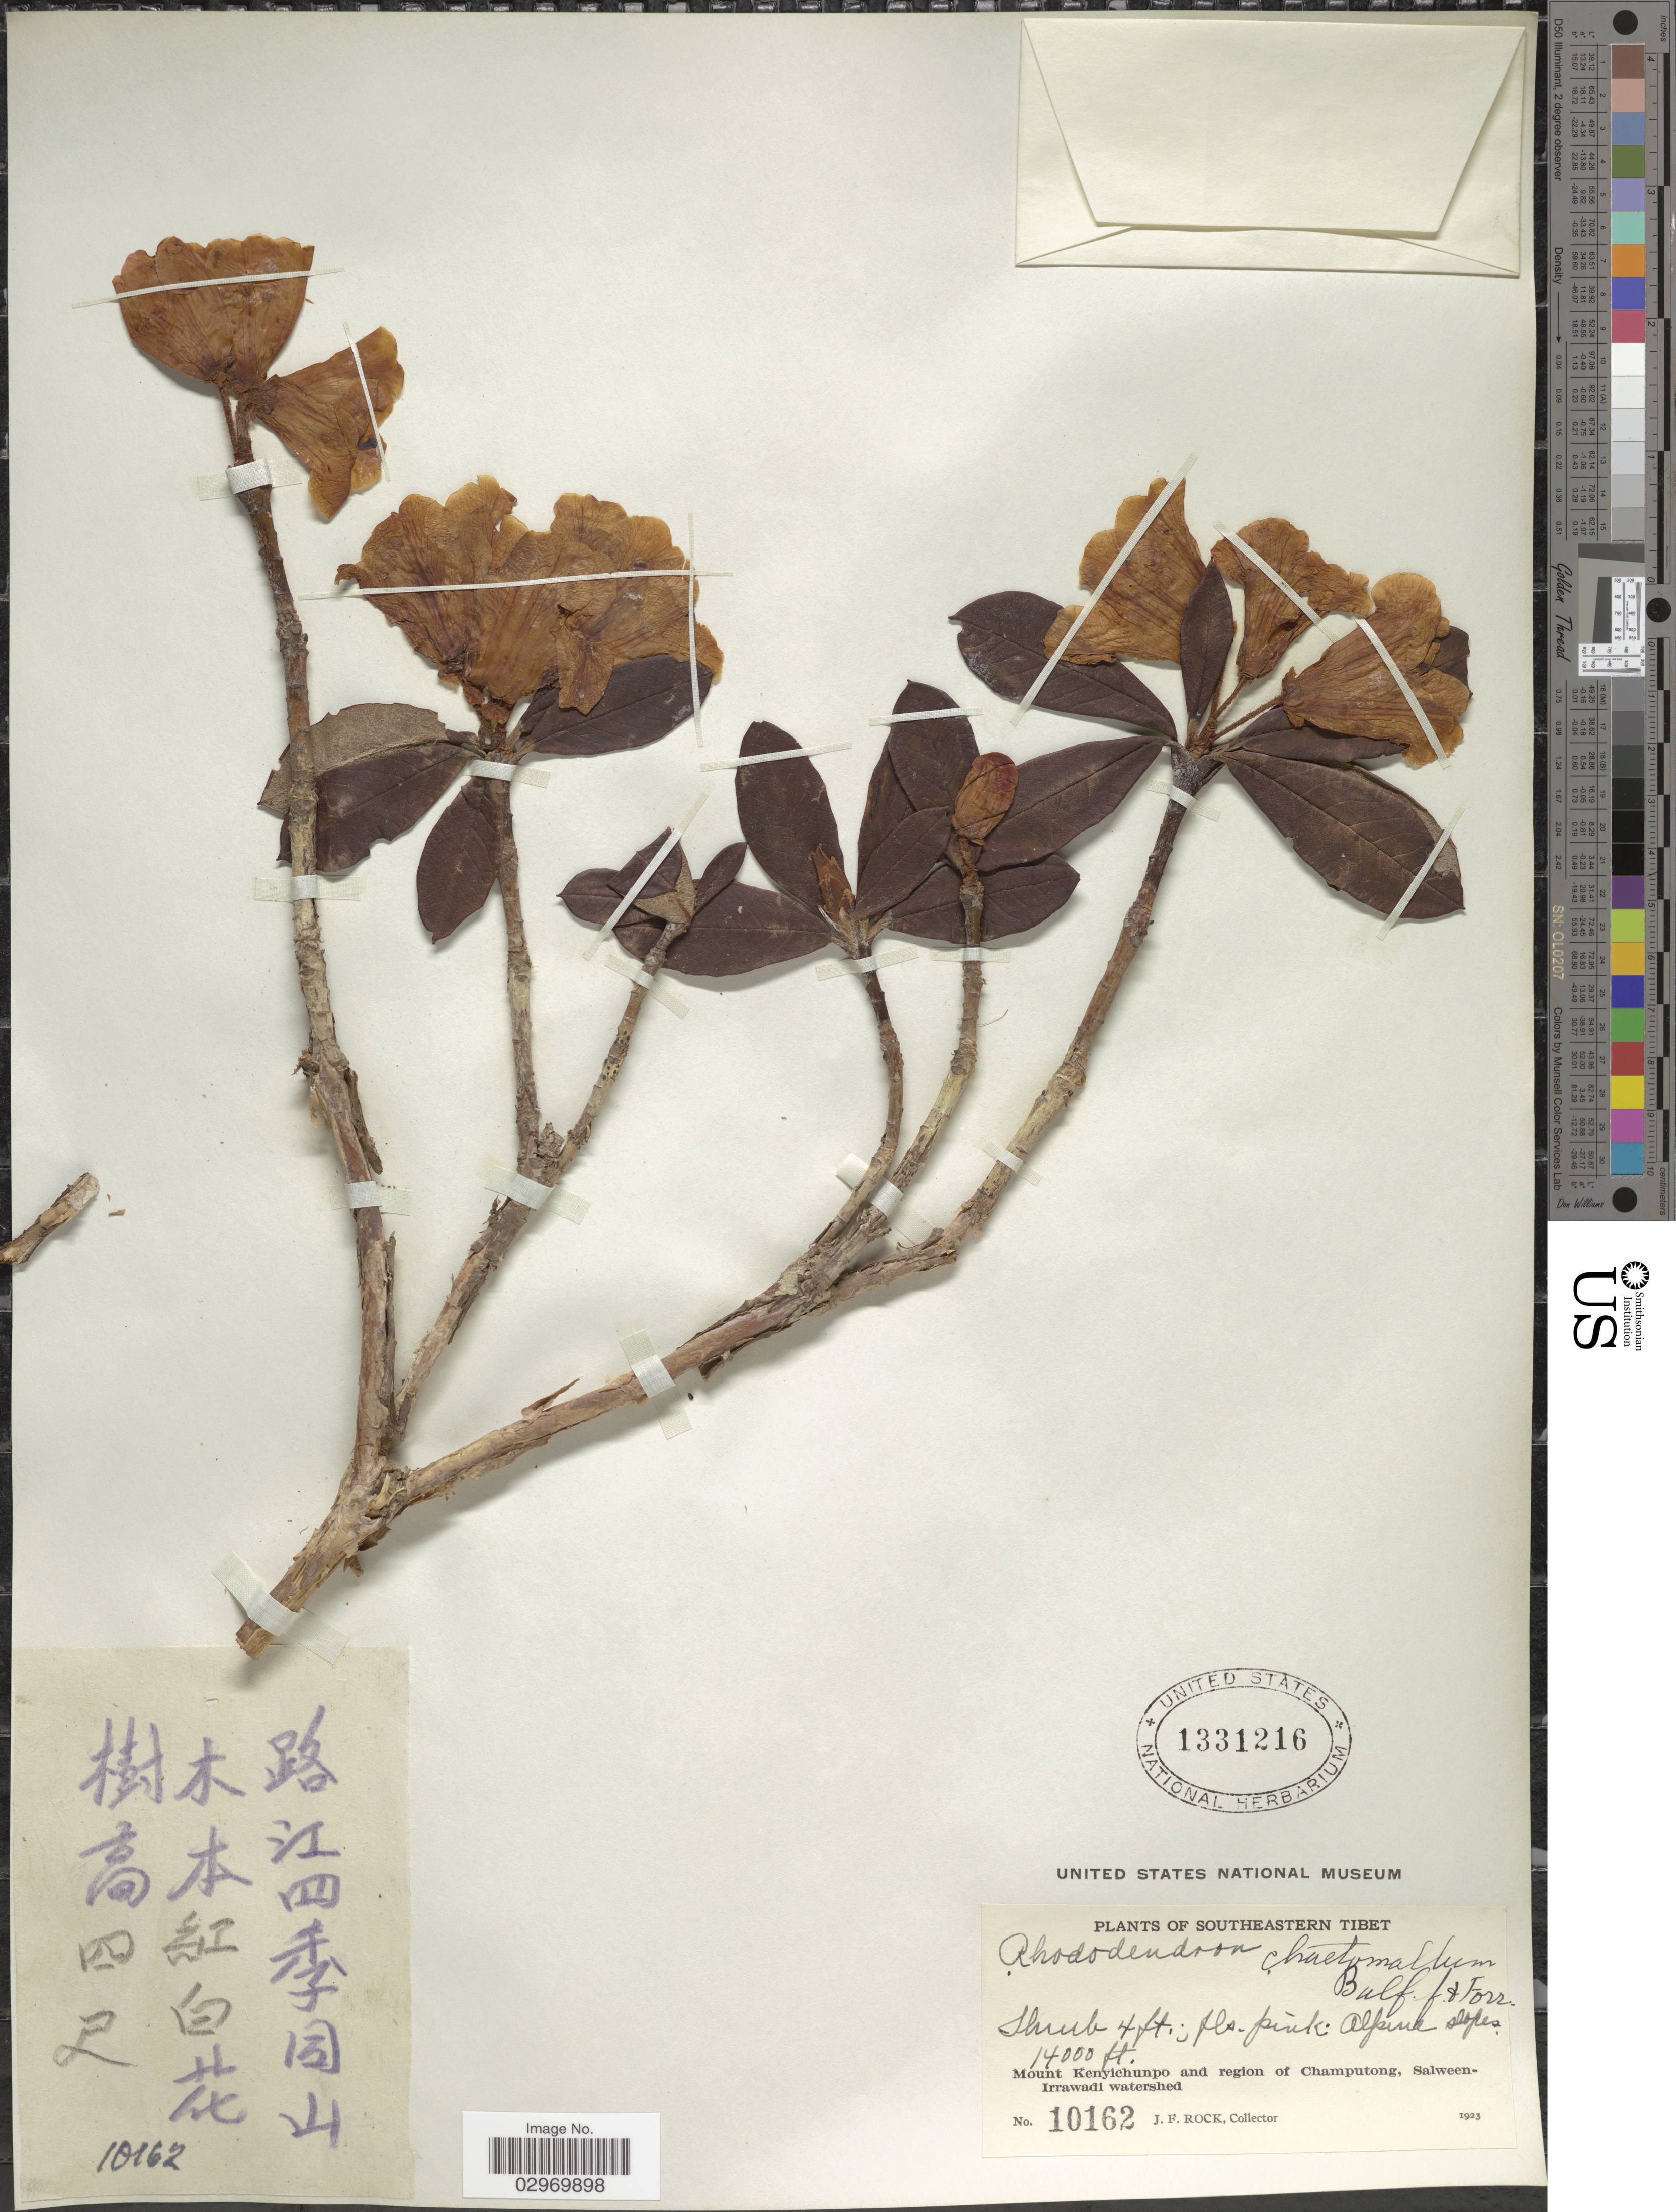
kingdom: Plantae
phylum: Tracheophyta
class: Magnoliopsida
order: Ericales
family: Ericaceae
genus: Rhododendron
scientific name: Rhododendron chaetomallum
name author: Balf. f. & Forrest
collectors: J. Rock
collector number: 10162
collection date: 1923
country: China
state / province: Xizang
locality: Southeastern Tibet, Mount Kenyichunpo and region of Champutong, Salween-Irrawadi watershed.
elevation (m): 4267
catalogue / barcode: US 1331216